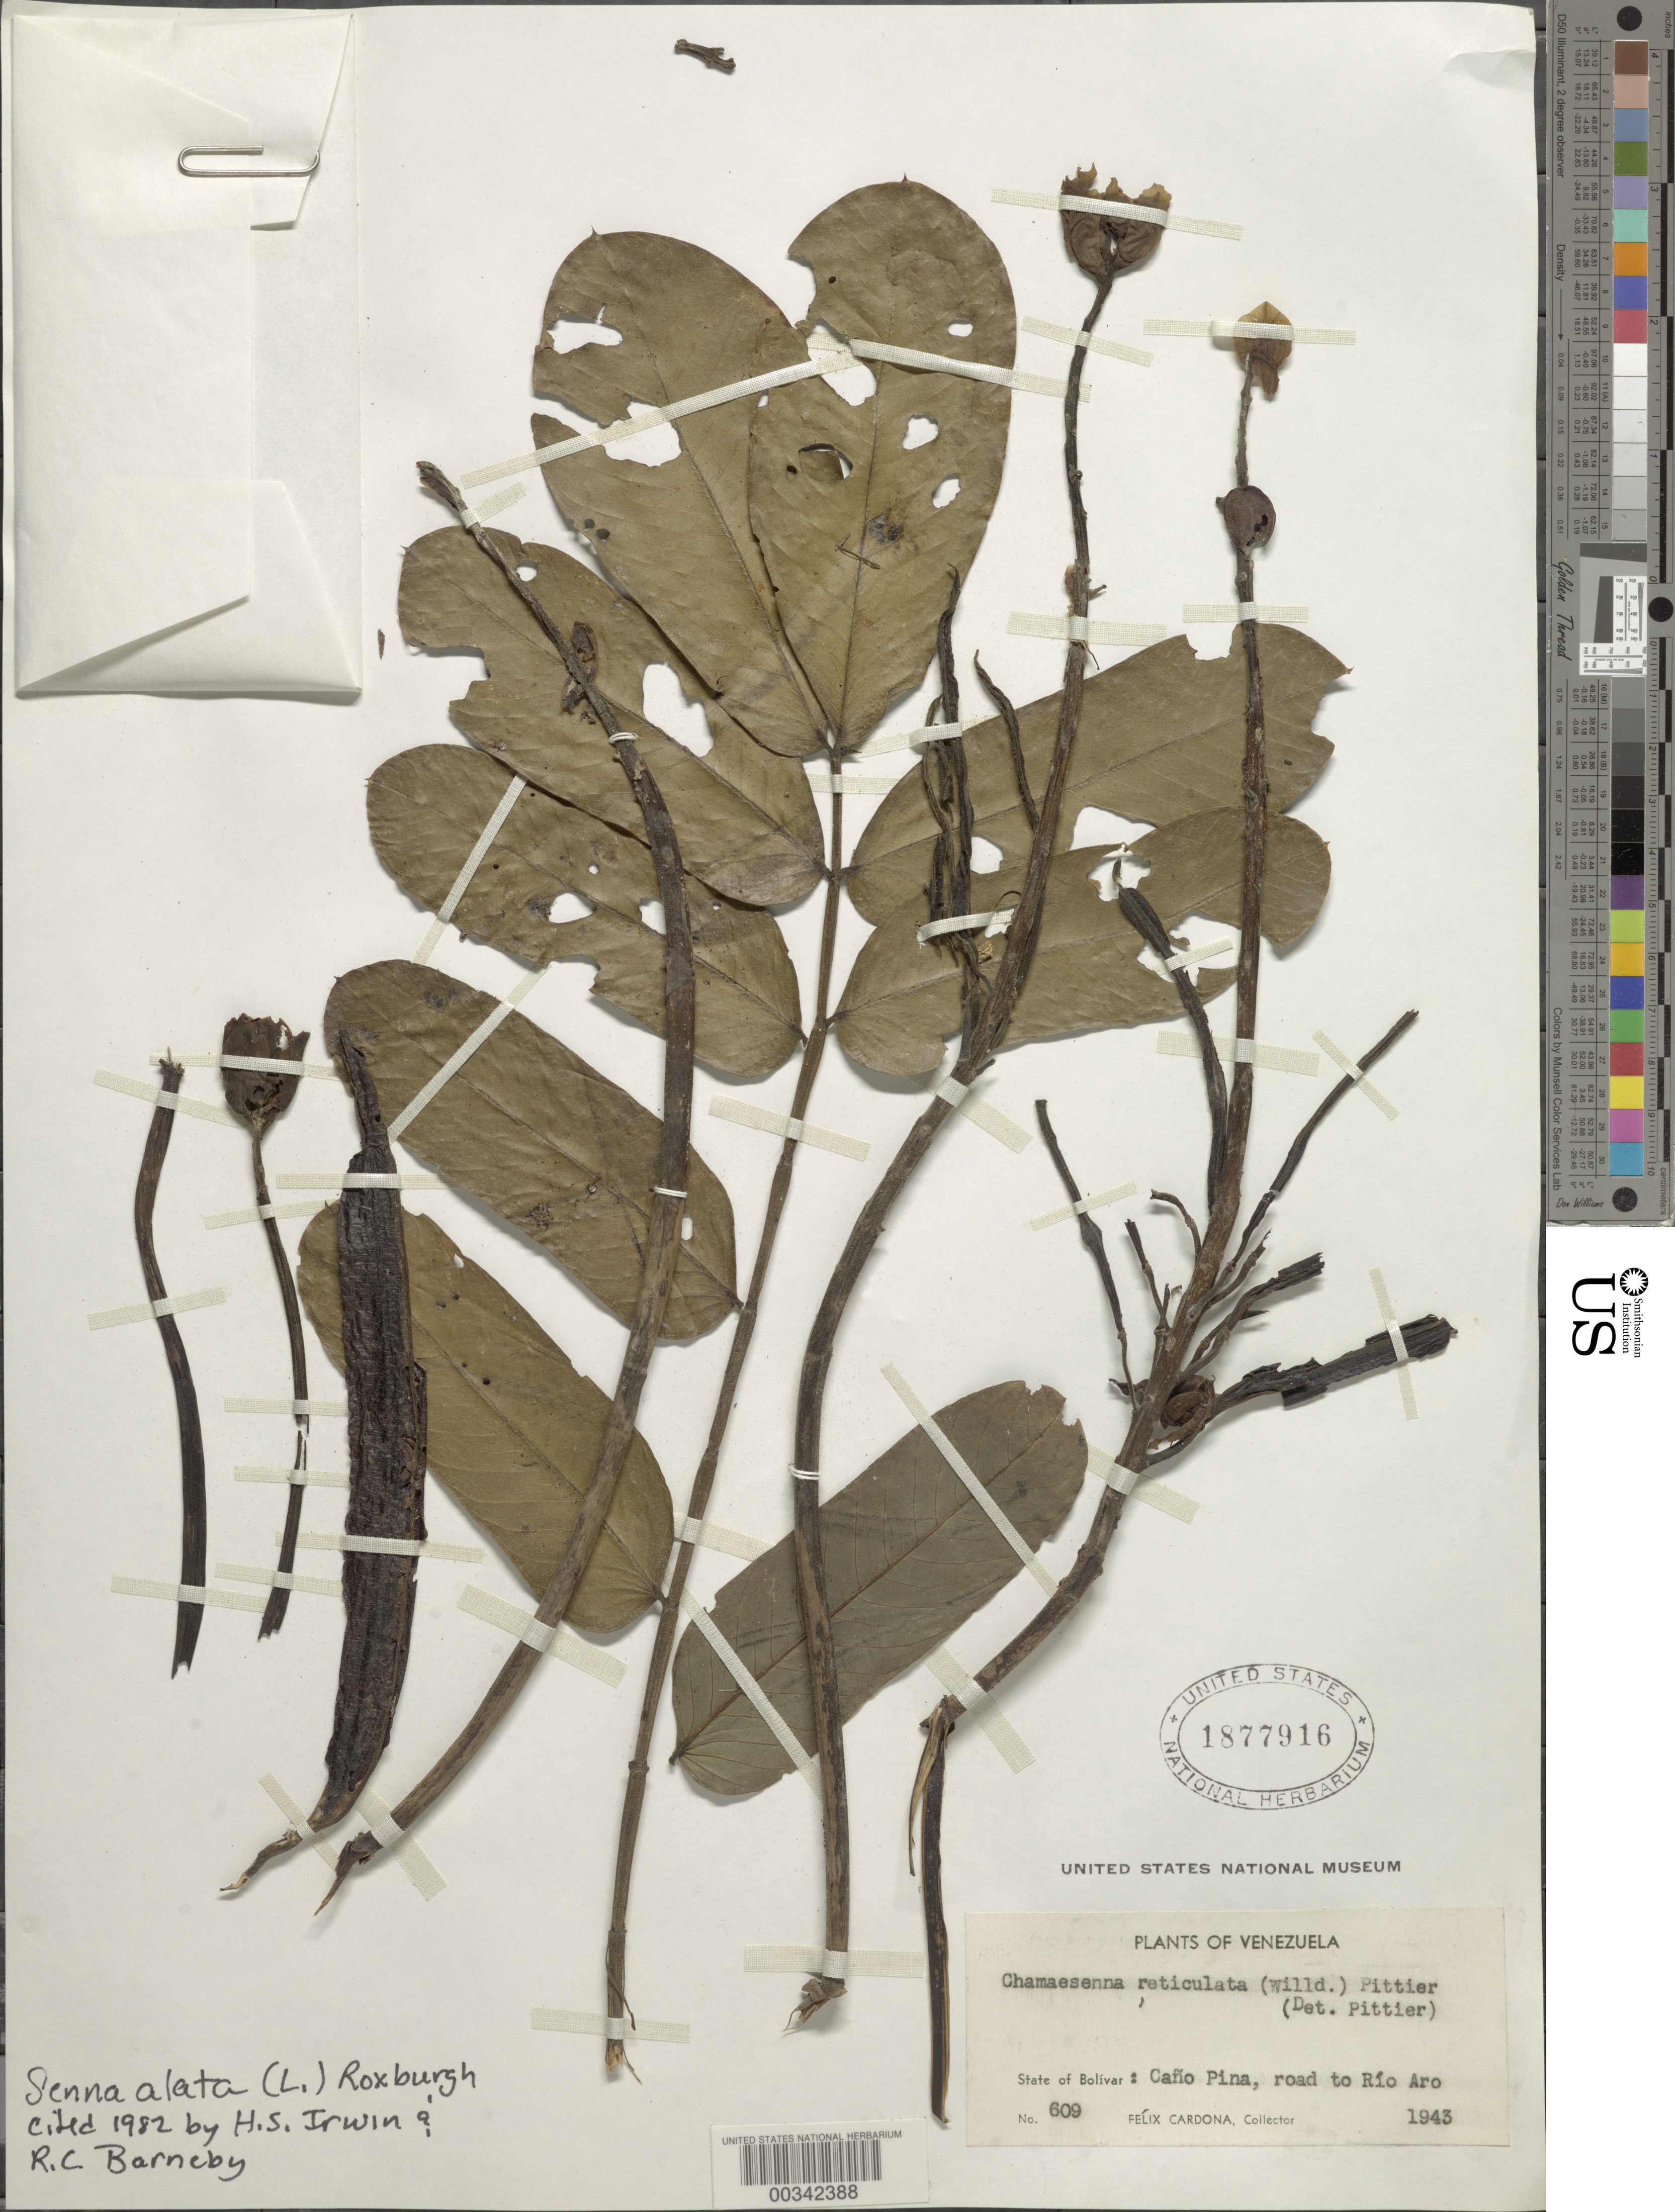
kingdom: Plantae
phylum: Tracheophyta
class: Magnoliopsida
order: Fabales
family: Fabaceae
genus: Senna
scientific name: Senna alata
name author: (L.) Roxb.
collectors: F. Cardona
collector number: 609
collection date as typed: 1943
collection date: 1943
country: Venezuela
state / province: Bolivar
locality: Cano pina, road to rio aro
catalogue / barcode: US 1877916